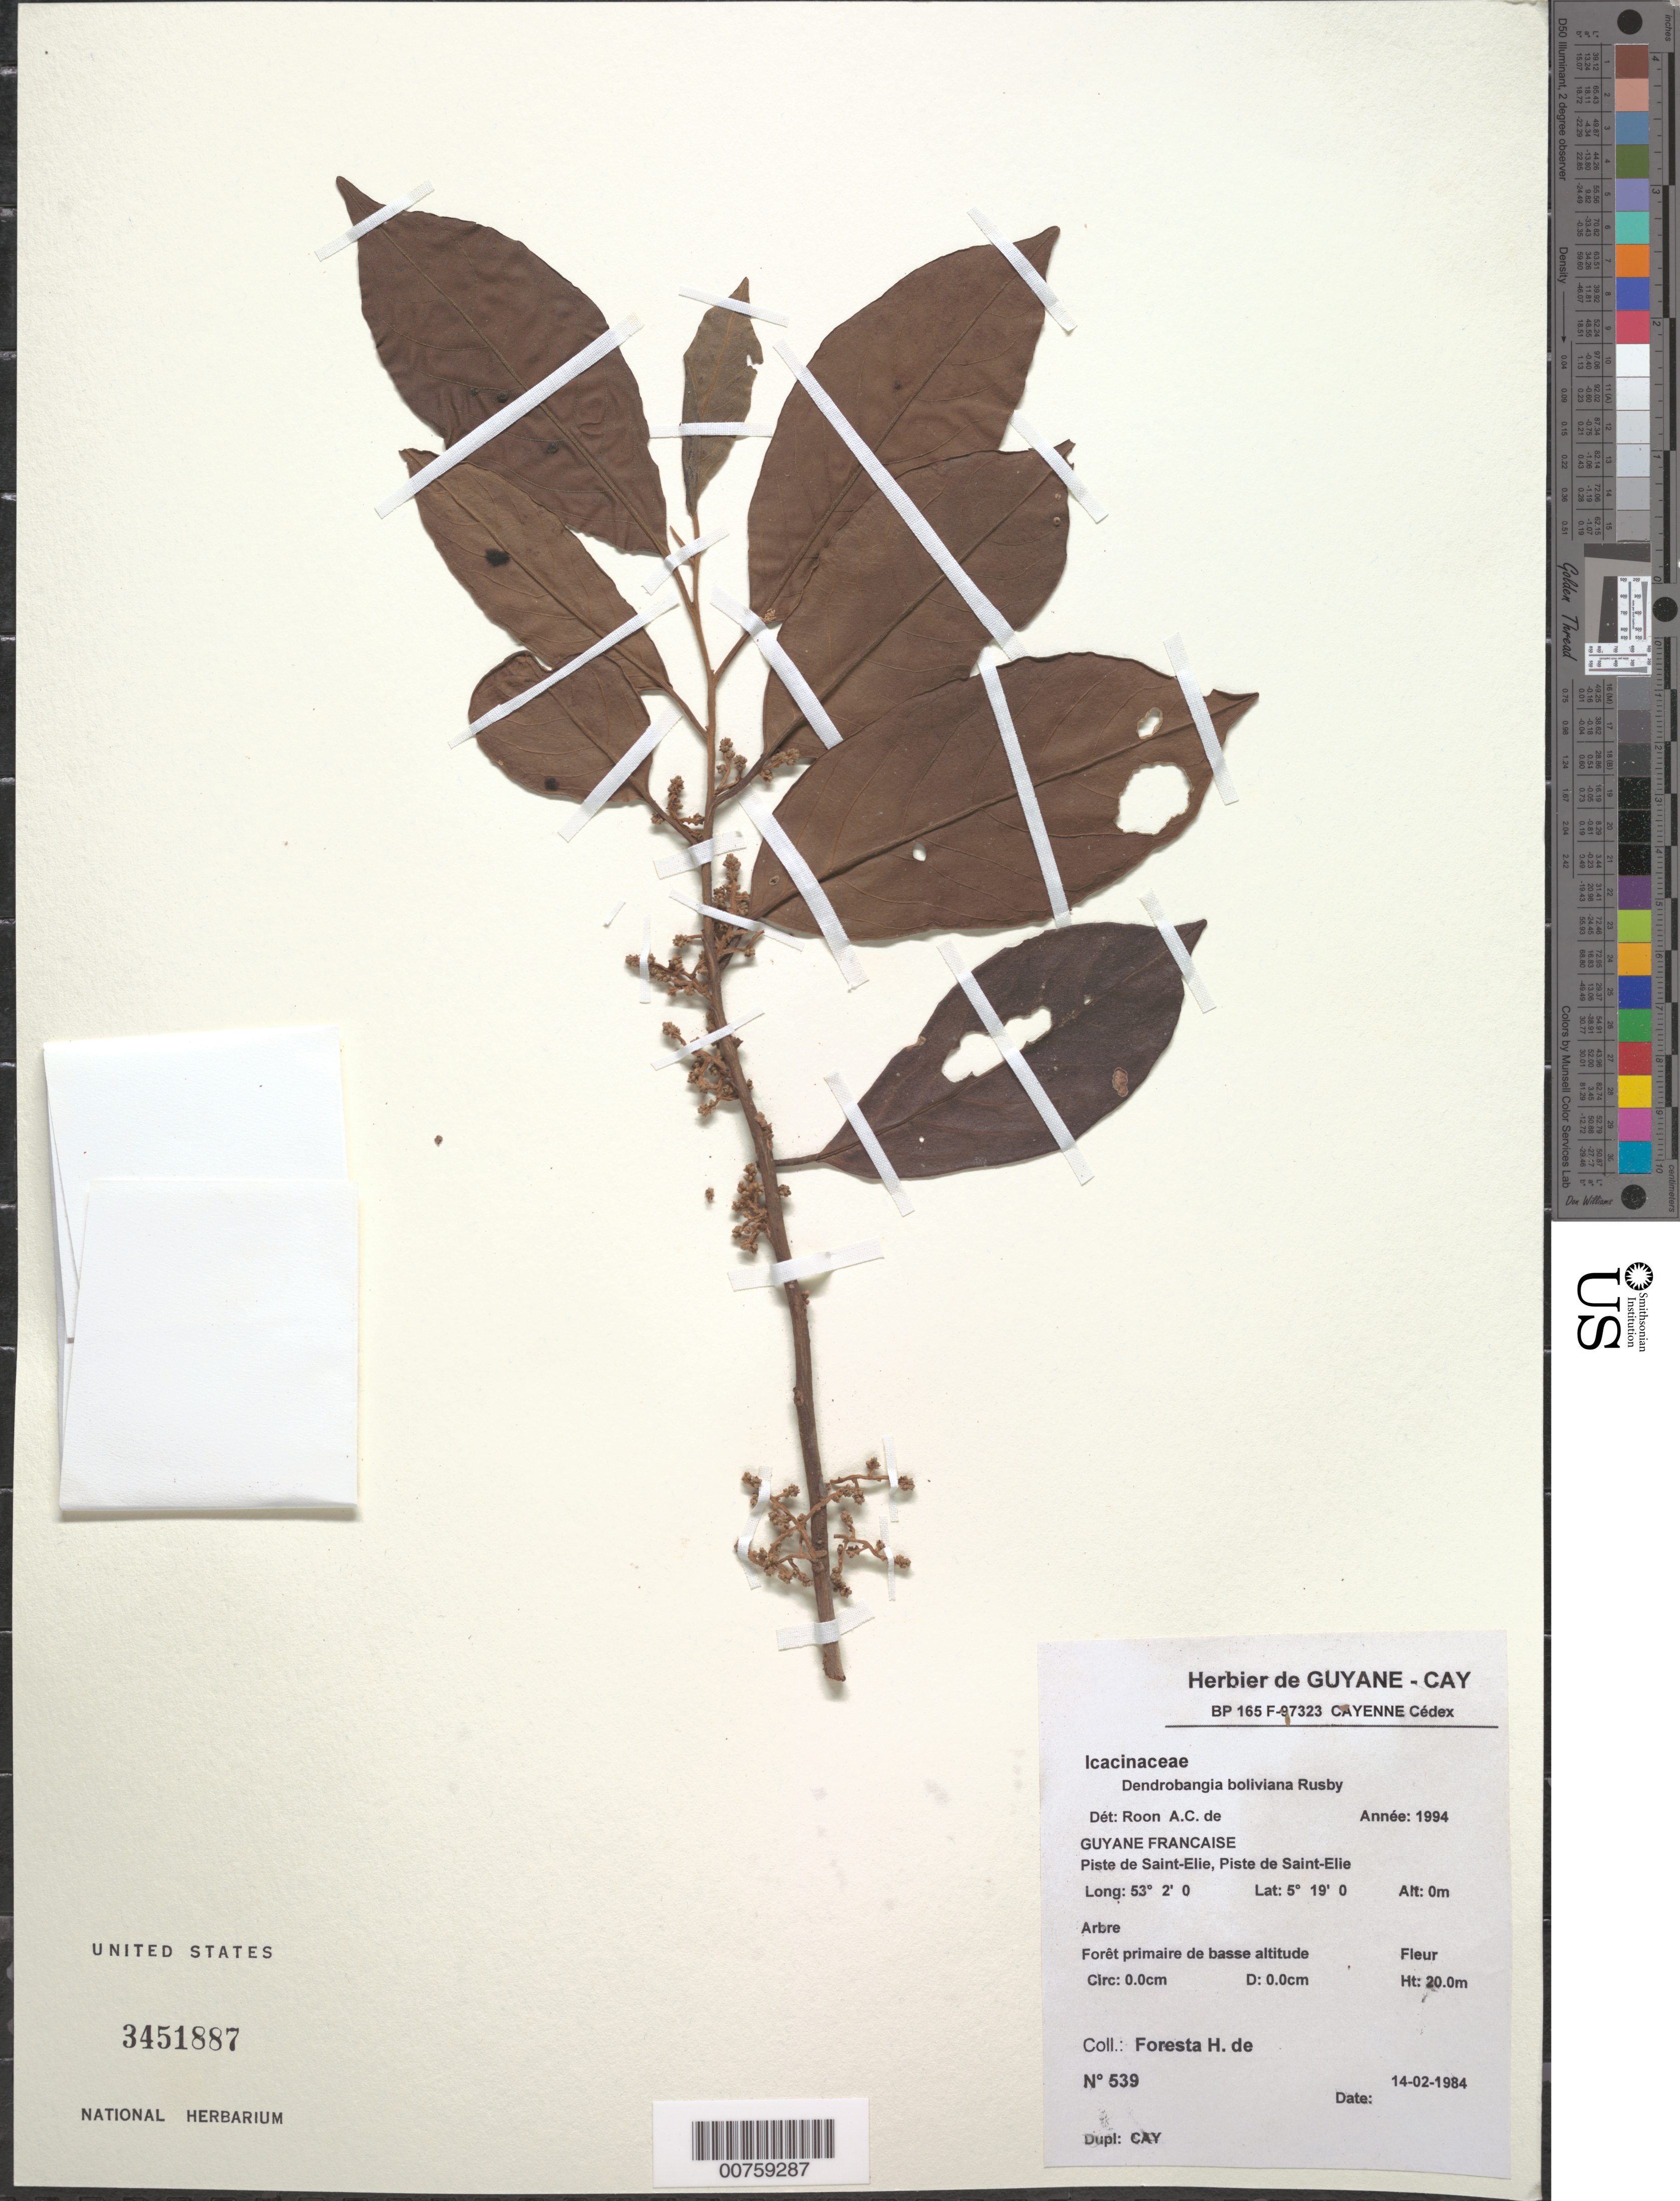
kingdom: Plantae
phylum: Tracheophyta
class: Magnoliopsida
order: Metteniusales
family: Metteniusaceae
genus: Dendrobangia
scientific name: Dendrobangia boliviana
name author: Rusby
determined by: de Roon, A. C.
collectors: H. de Foresta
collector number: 539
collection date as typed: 14-Feb-84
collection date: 1984-02-14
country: French Guiana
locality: Piste de Saint-Élie, Bassin du Sinnamary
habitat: Low primary forest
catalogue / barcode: US 3451887